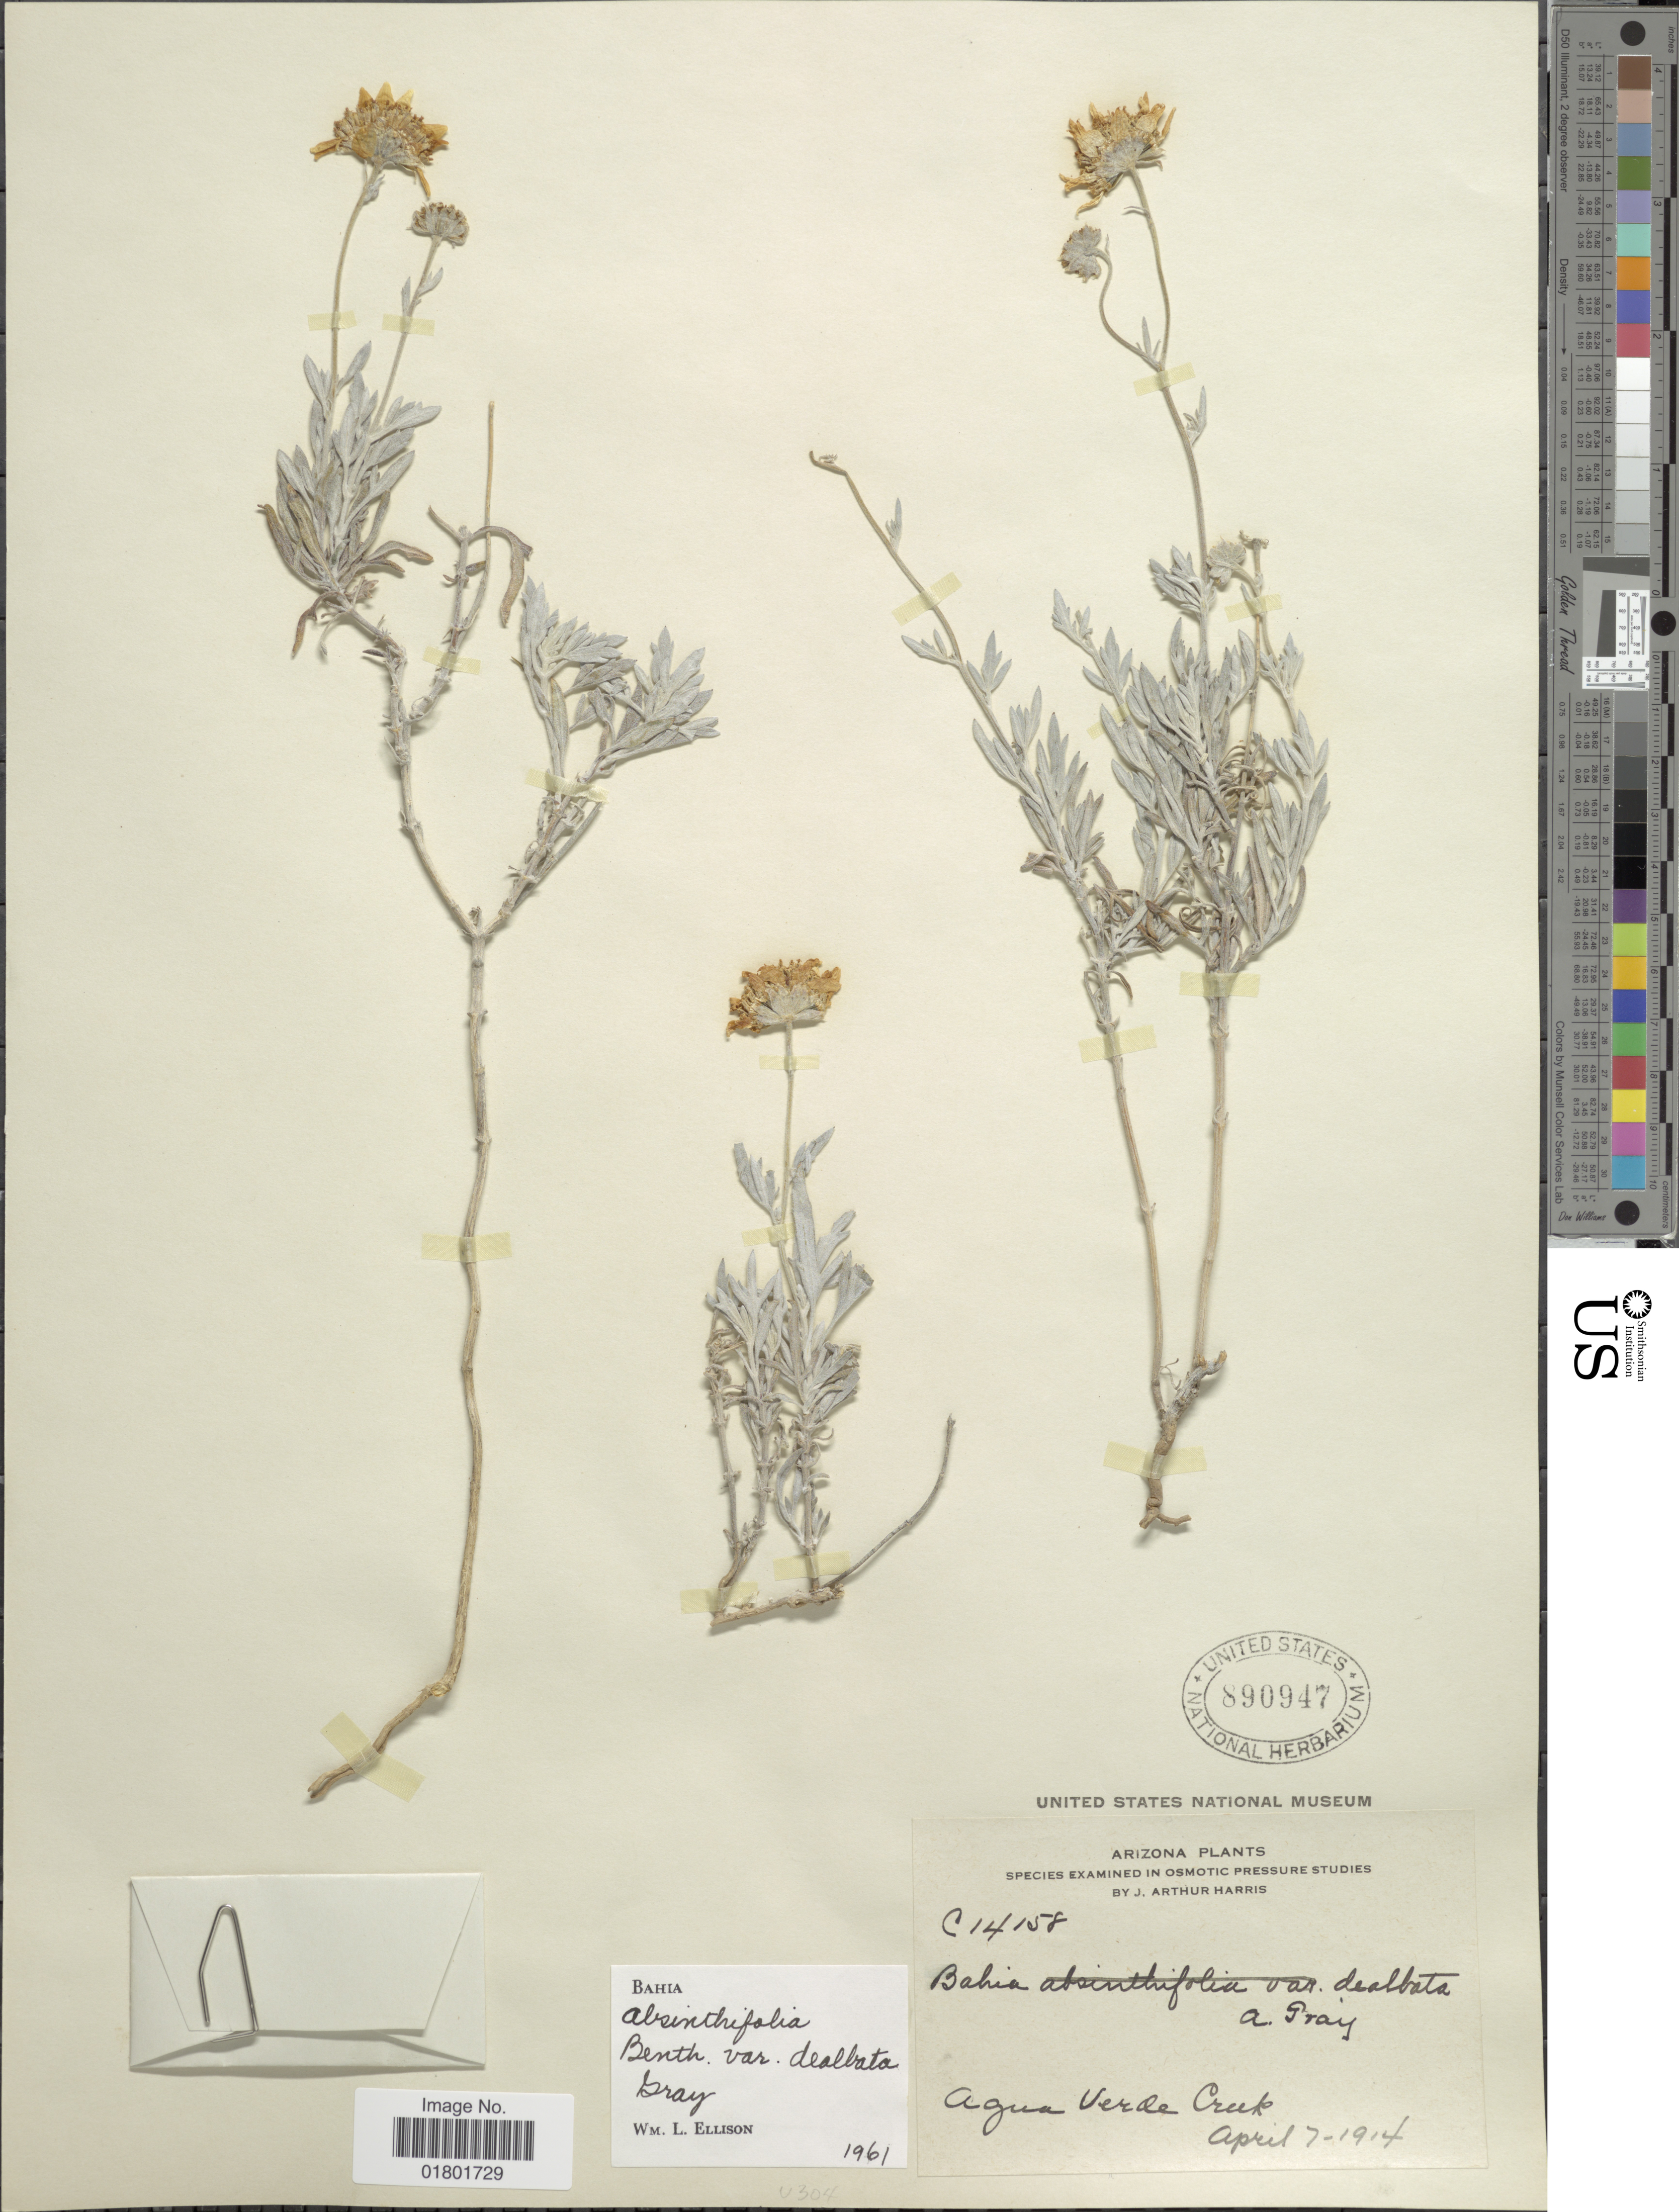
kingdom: Plantae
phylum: Tracheophyta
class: Magnoliopsida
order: Asterales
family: Asteraceae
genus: Bahia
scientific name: Bahia absinthifolia var. dealbata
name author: A. Gray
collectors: J. A. Harris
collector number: C14158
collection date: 1914-04-07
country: United States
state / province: Arizona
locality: Agua Verde Creek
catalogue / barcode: US 890947